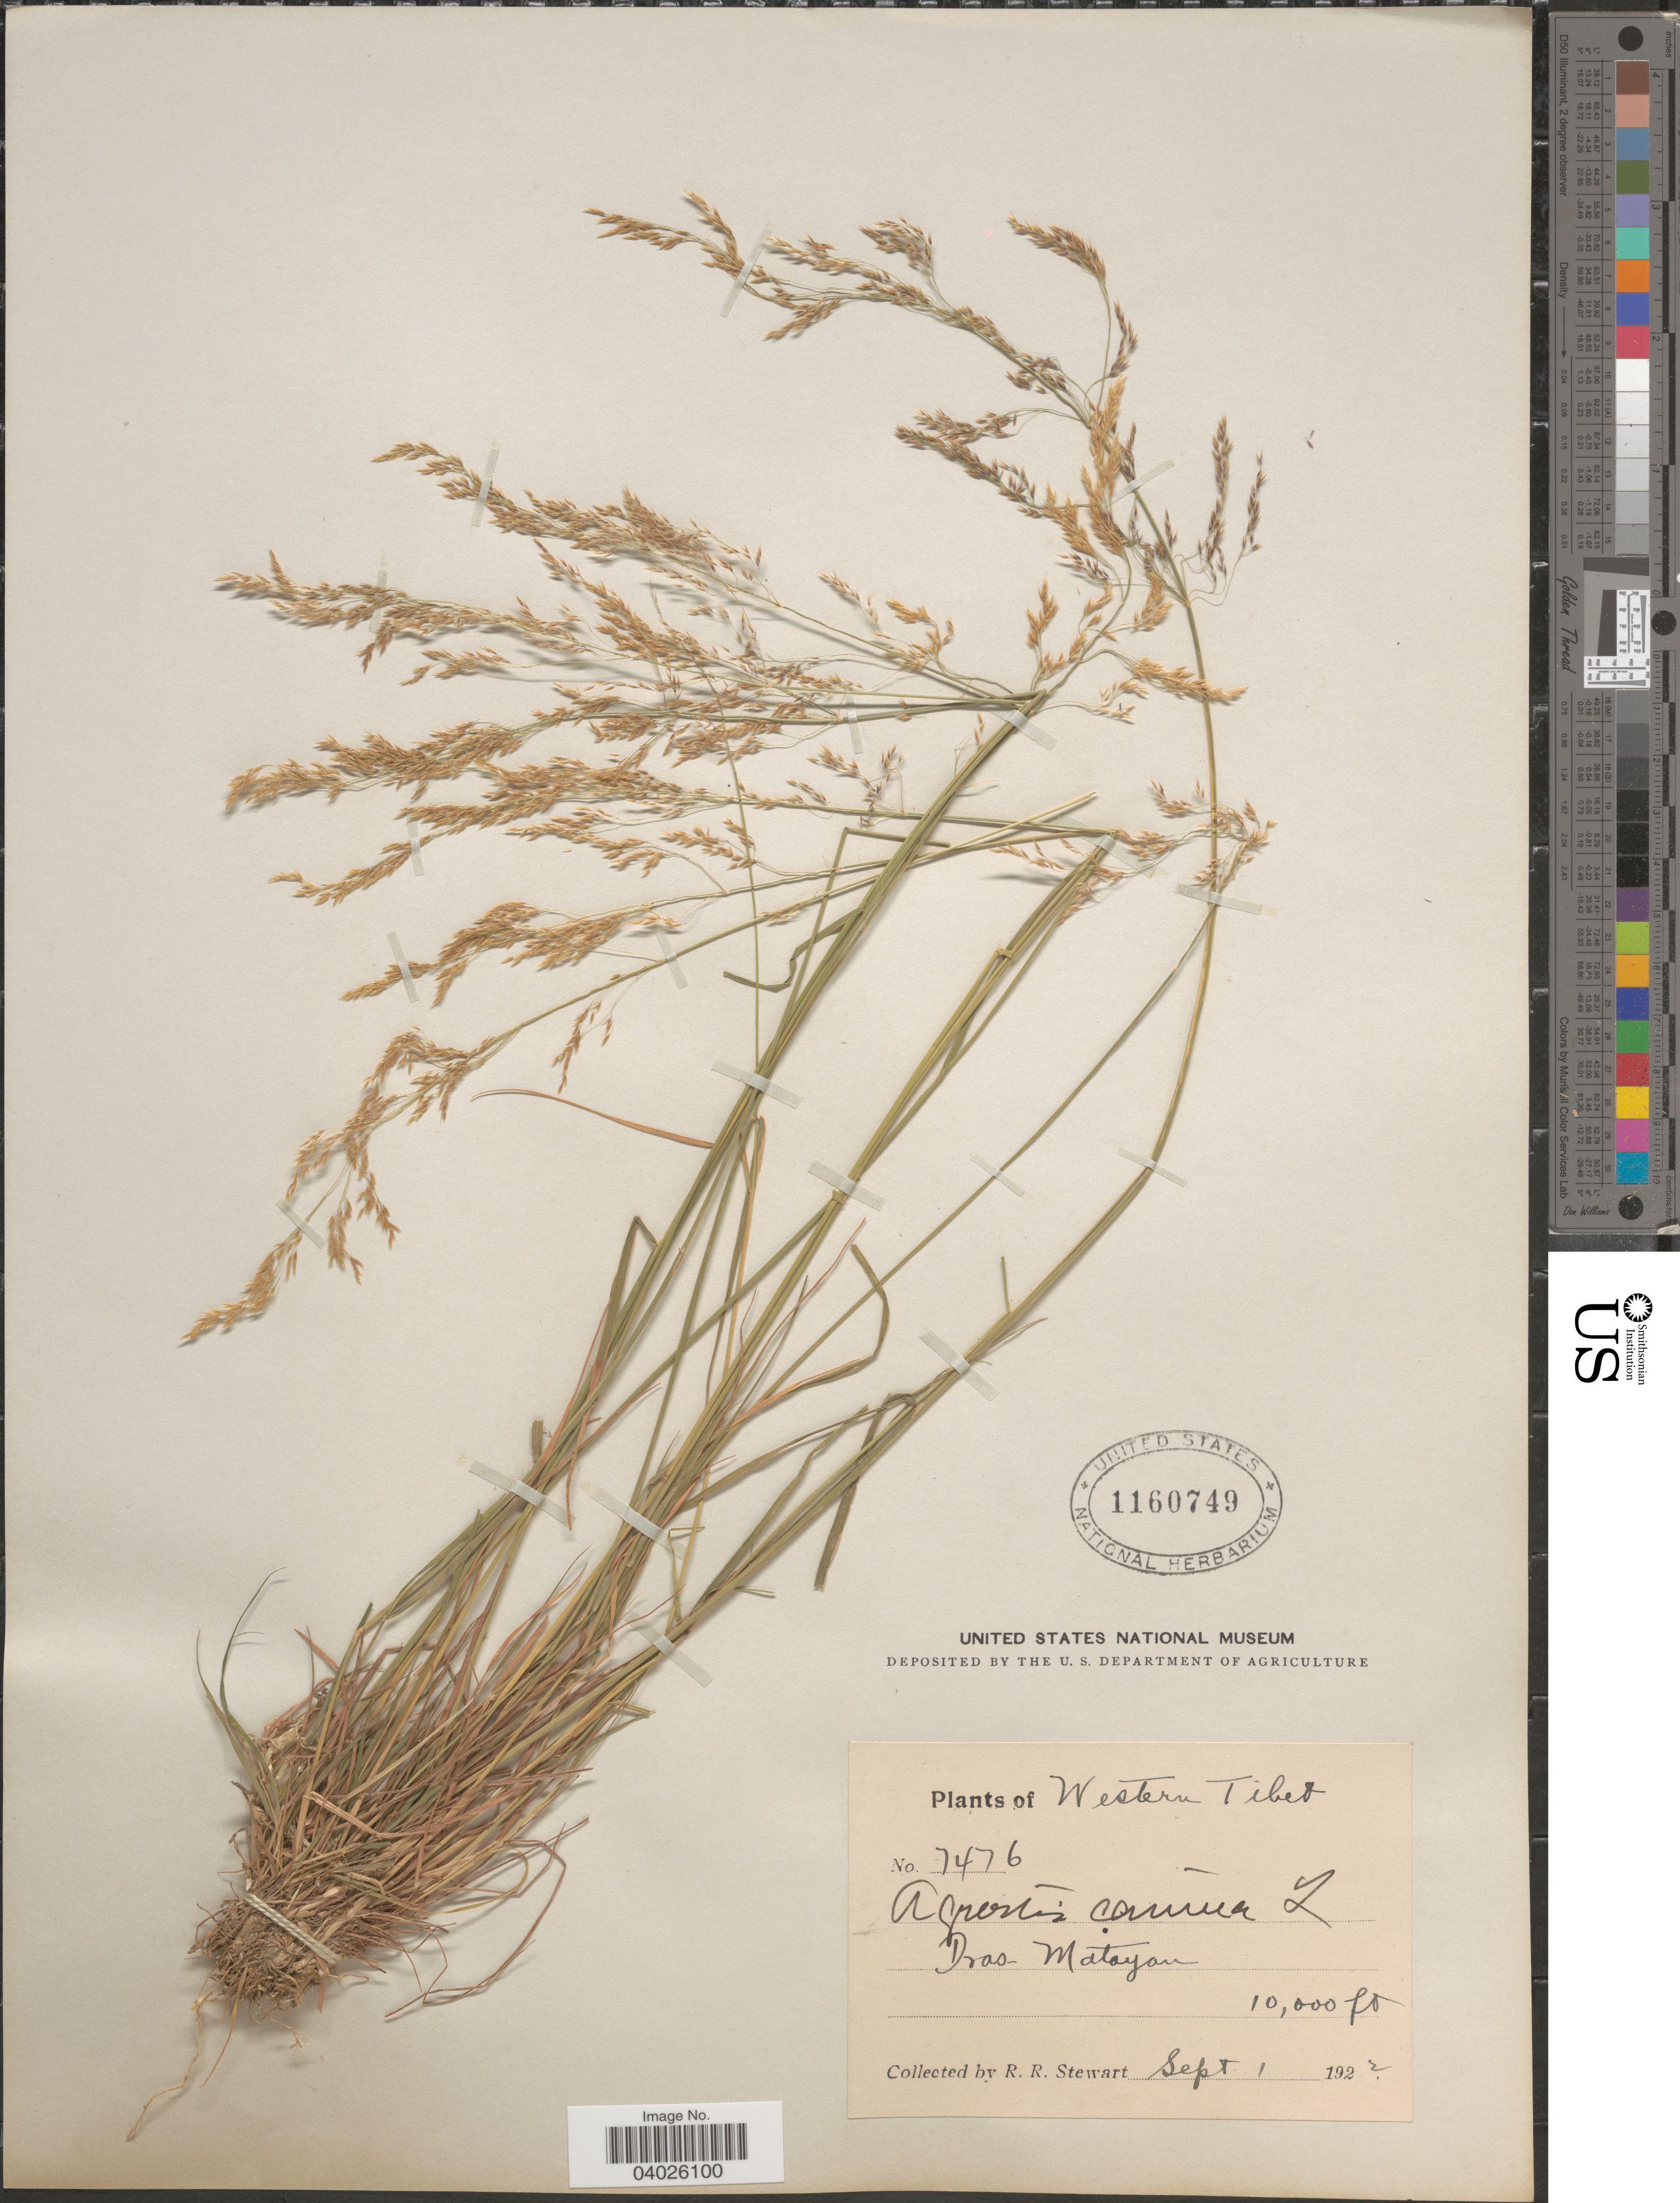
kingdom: Plantae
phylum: Tracheophyta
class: Liliopsida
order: Poales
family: Poaceae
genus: Agrostis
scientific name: Agrostis canina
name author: L.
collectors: R. Stewart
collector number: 7476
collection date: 1922-09-01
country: China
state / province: Xizang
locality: Western Tibet. Dras Matayan.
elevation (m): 3048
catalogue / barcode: US 1160749